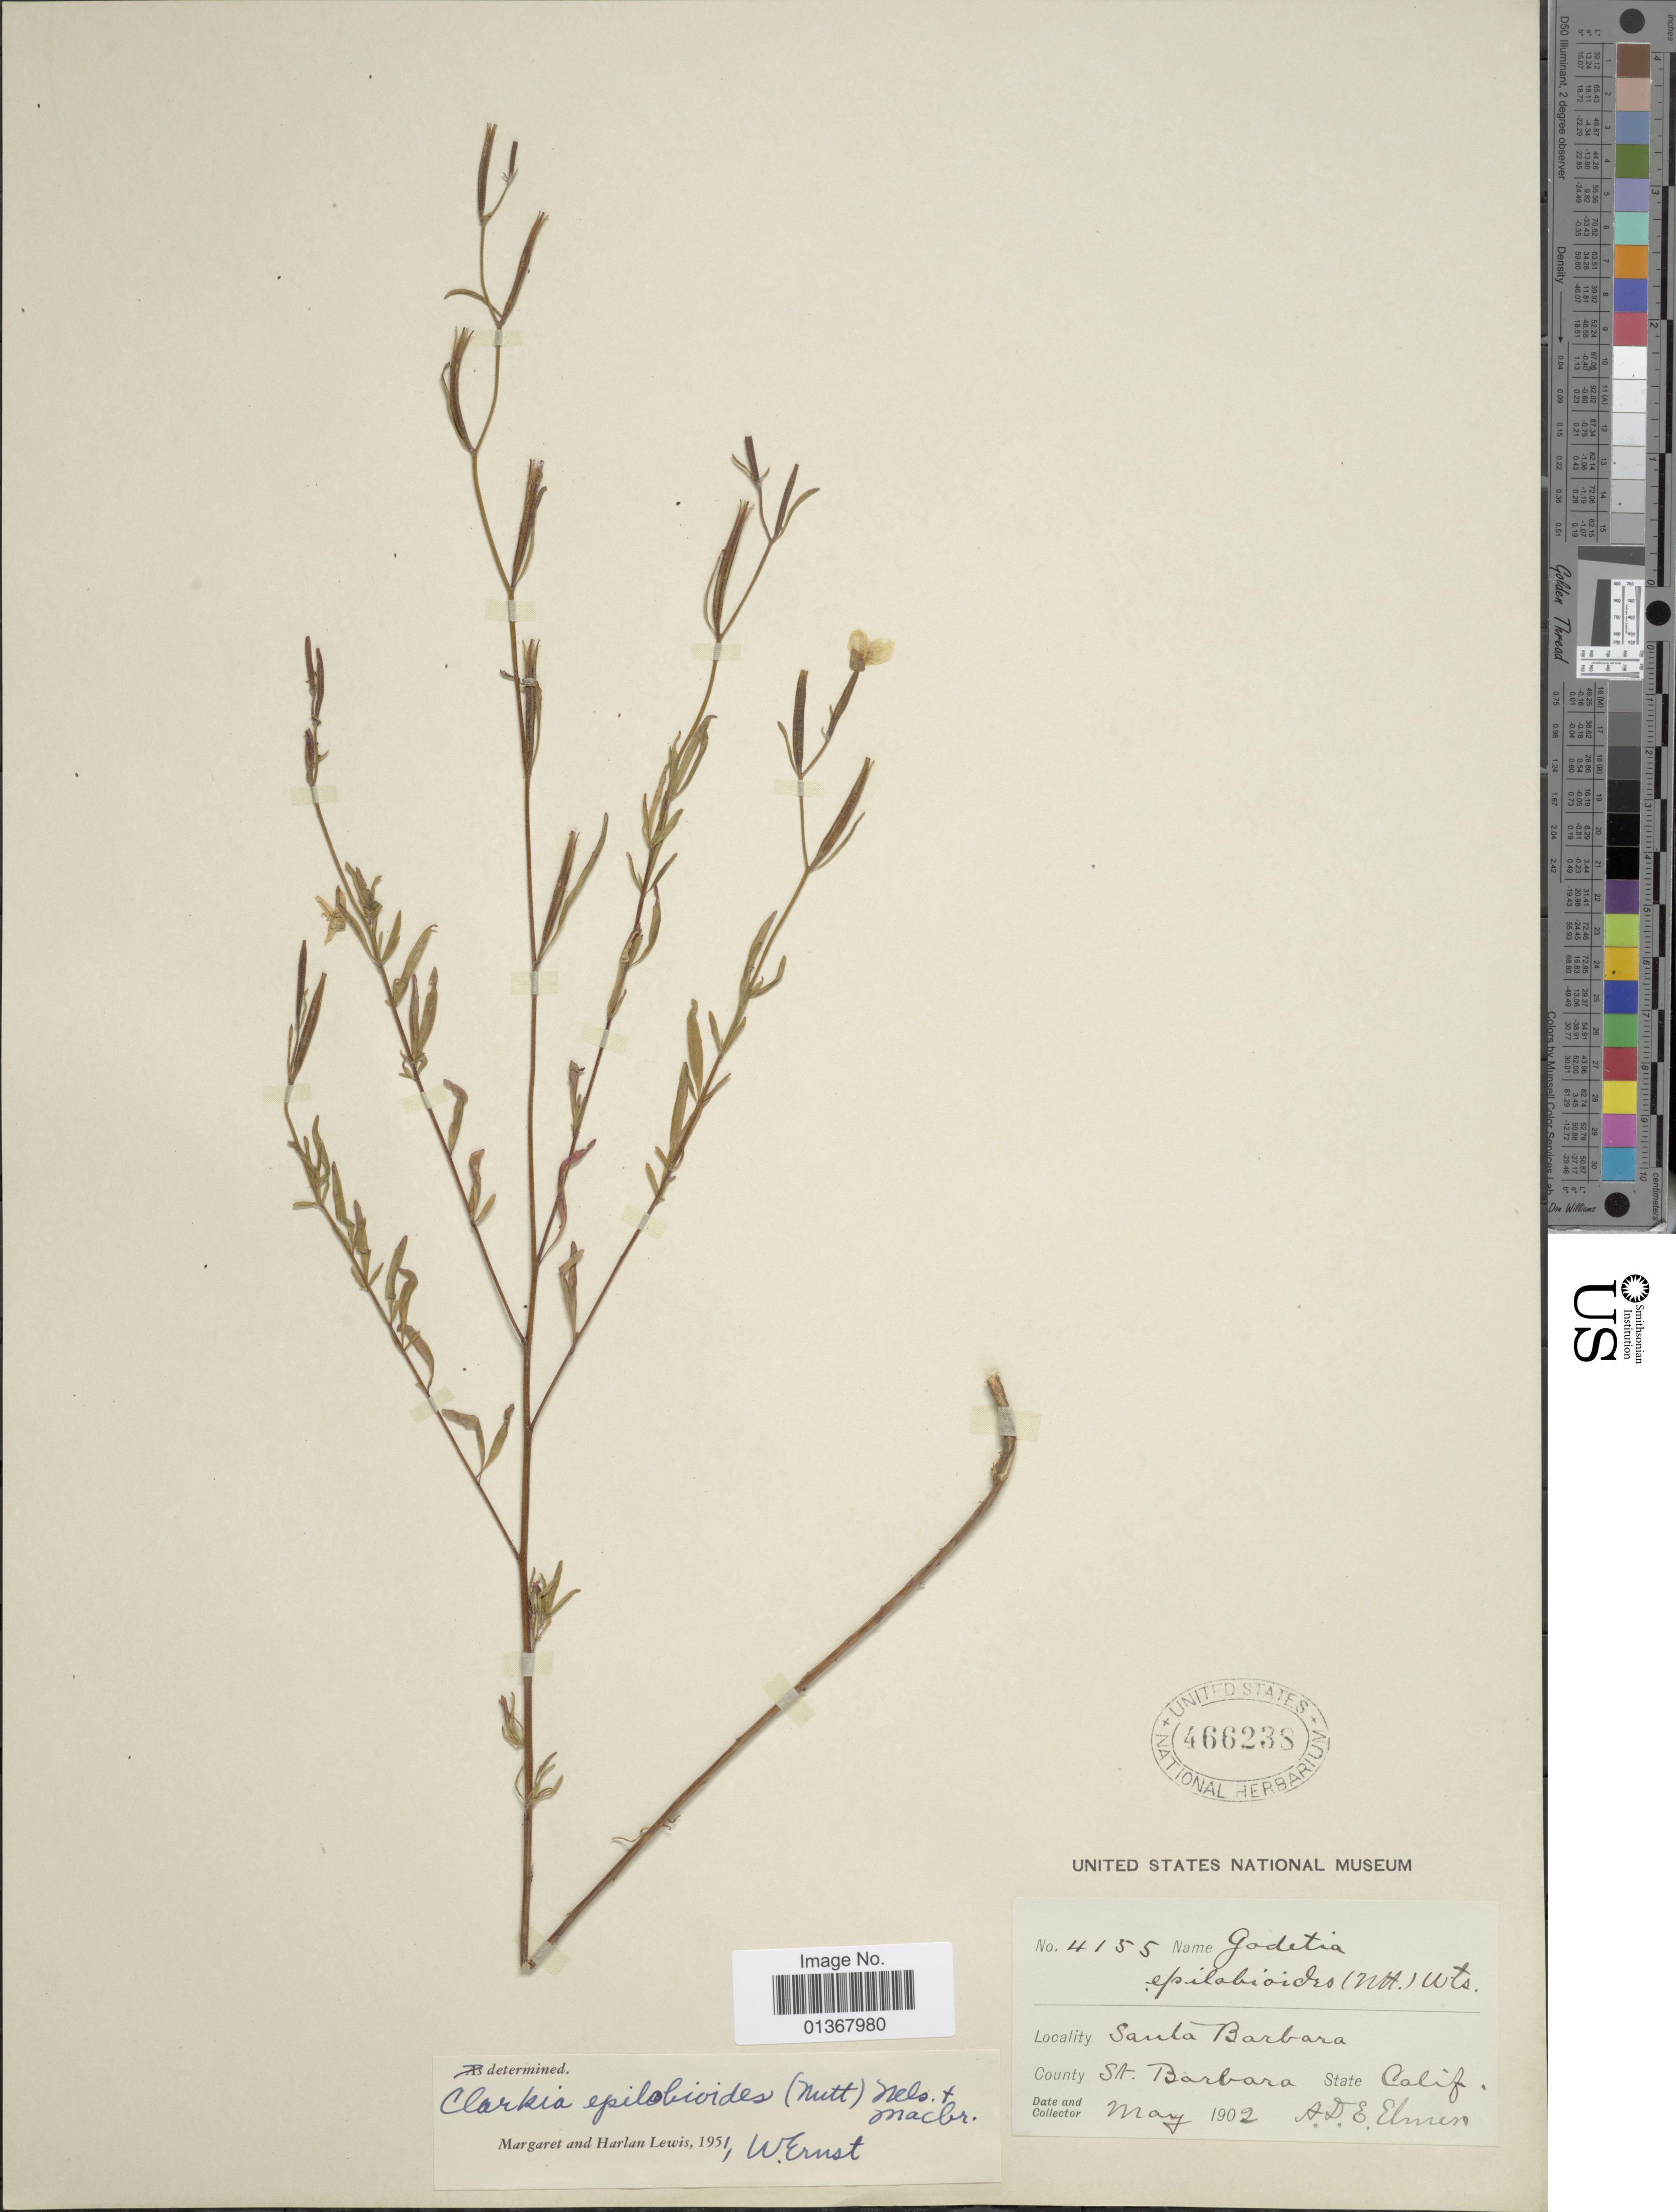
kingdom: Plantae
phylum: Tracheophyta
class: Magnoliopsida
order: Myrtales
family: Onagraceae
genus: Clarkia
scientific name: Clarkia epilobioides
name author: (Nutt. ex Torr. & A. Gray) A. Nelson & J.F. Macbr.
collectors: A. D. E. Elmer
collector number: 4155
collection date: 1902-05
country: United States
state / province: California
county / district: Santa Barbara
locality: Santa Barbara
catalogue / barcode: US 466238